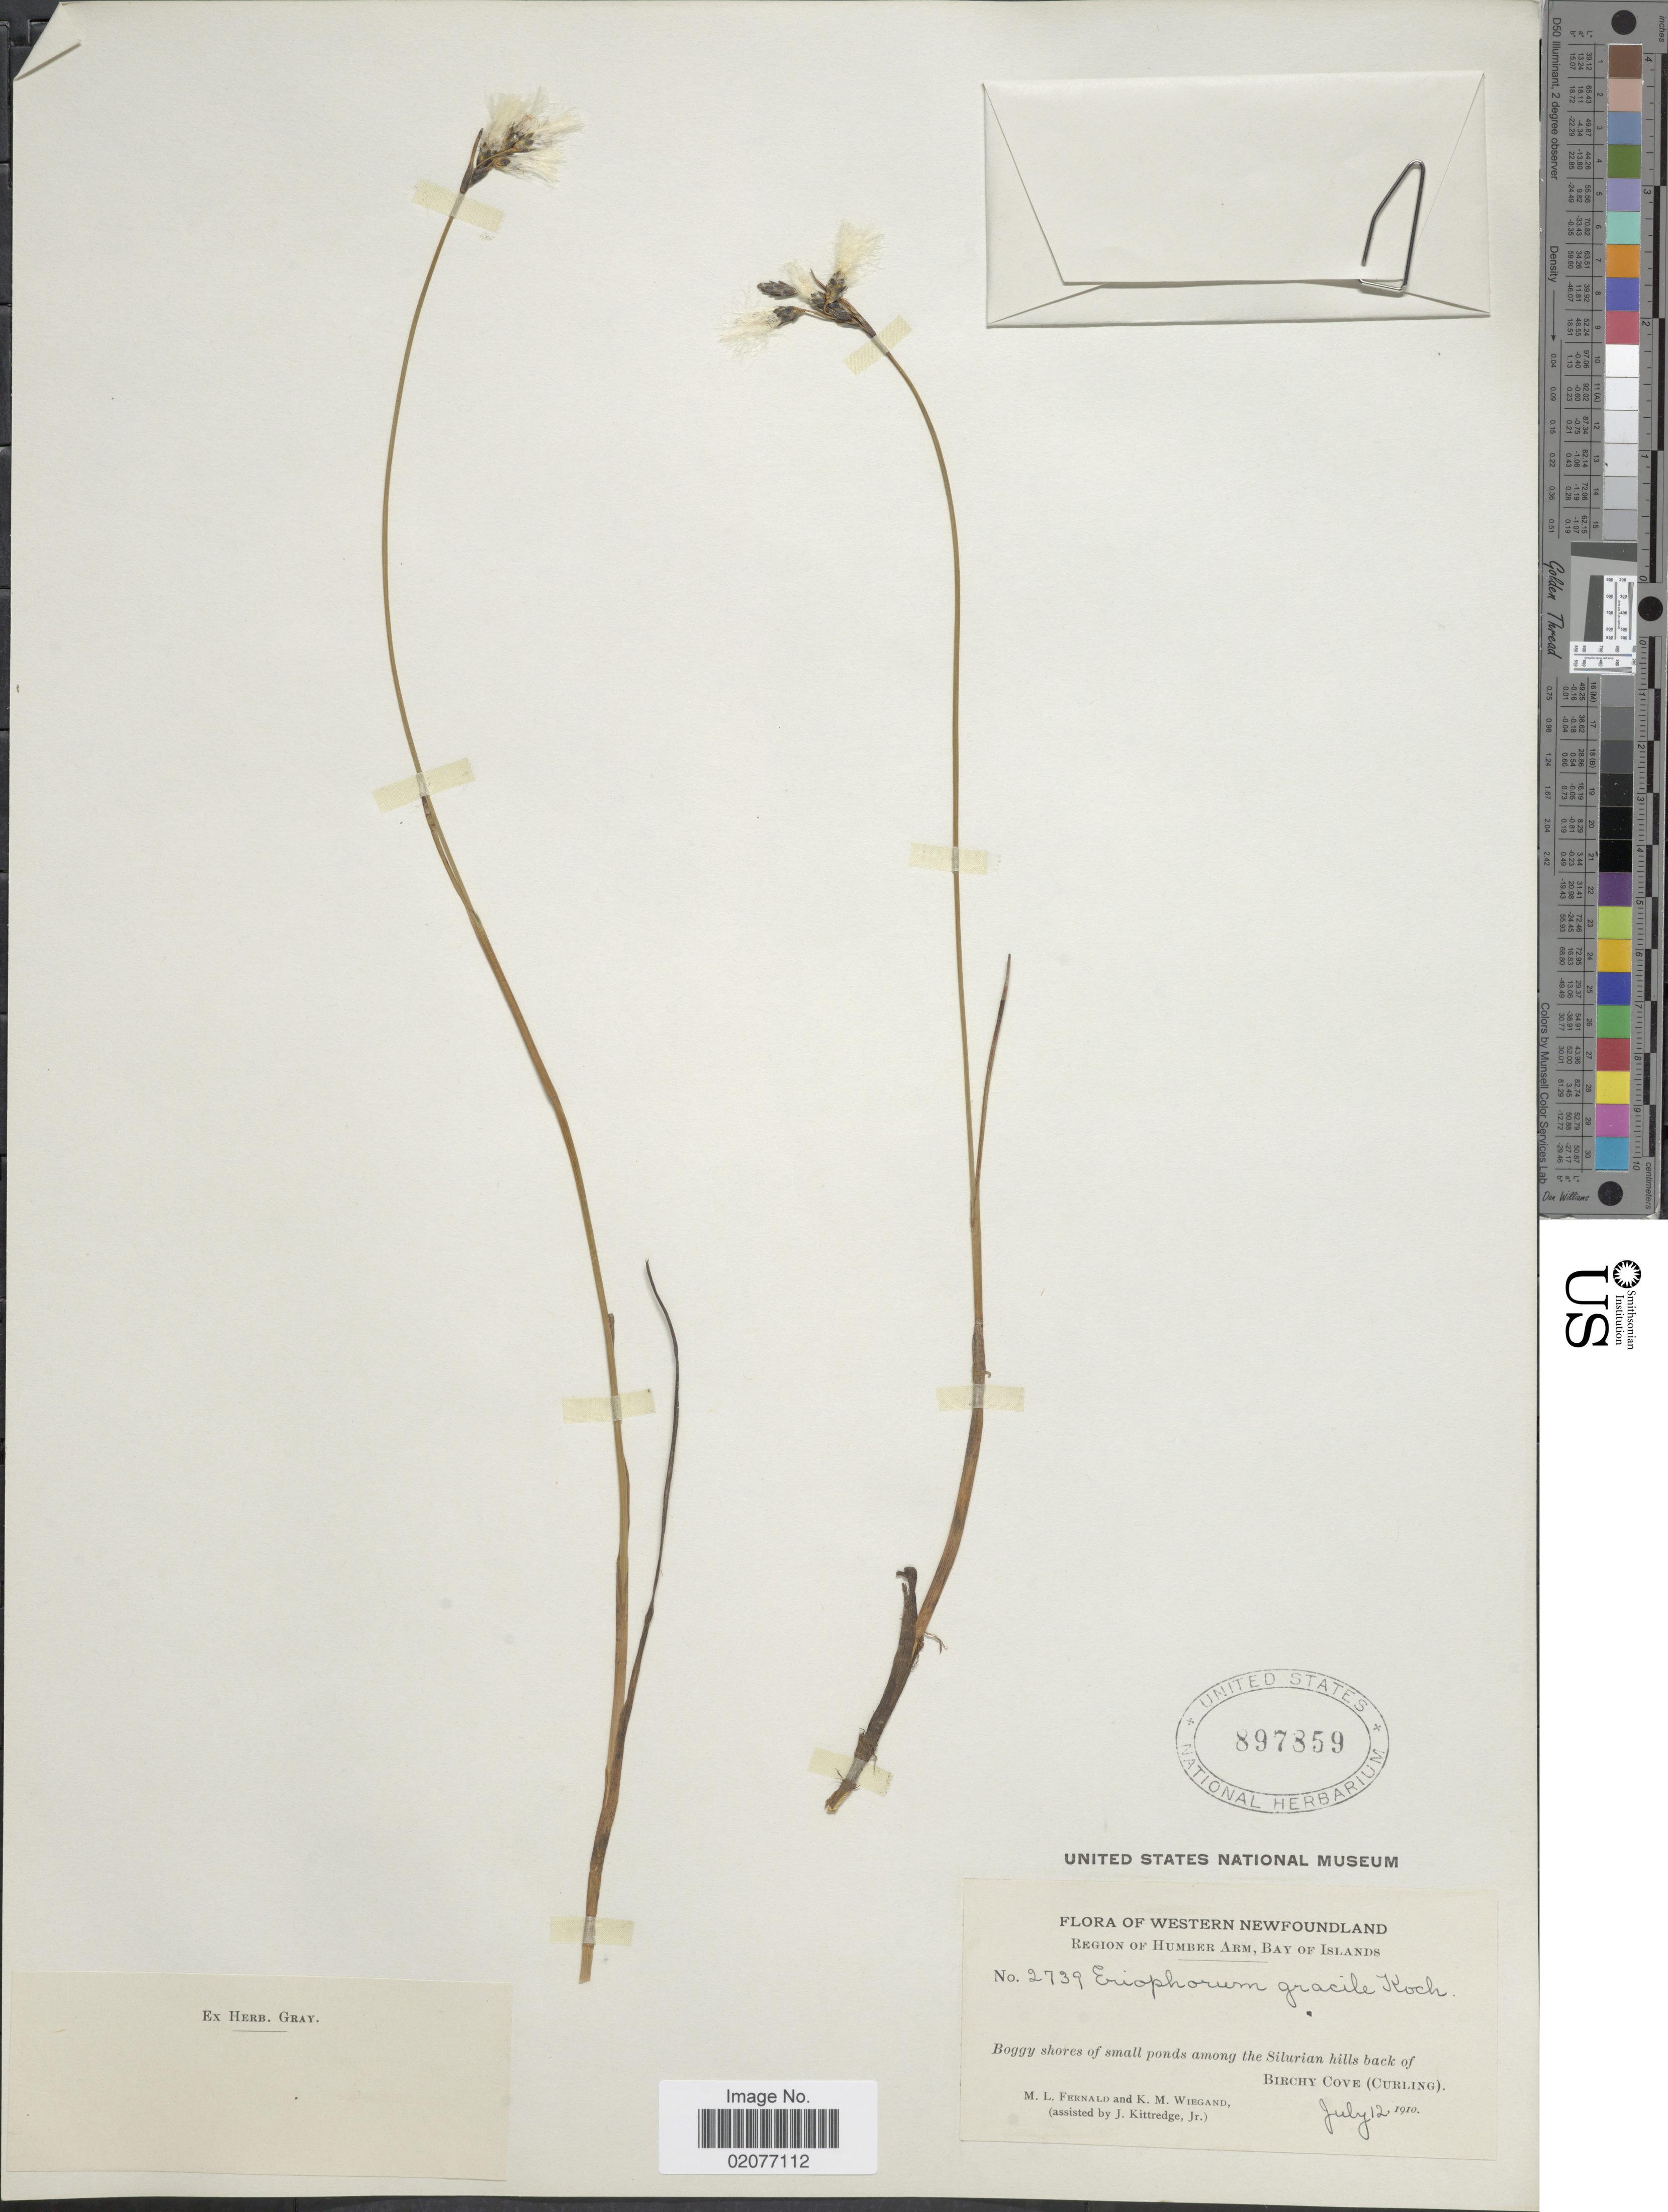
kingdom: Plantae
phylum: Tracheophyta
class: Liliopsida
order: Poales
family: Cyperaceae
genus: Eriophorum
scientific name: Eriophorum gracile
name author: W.D.J. Koch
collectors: M. L. Fernald, K. M. Wiegand & J. Kittredge Jr.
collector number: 2739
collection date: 1910-07-12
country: Canada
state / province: Newfoundland and Labrador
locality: Western Newfoundland, Region of Humber Arm, Bay of Islands, Boggy shores of small ponds among the Silurian hills back of Brichy Cove (Curling)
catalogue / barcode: US 897859